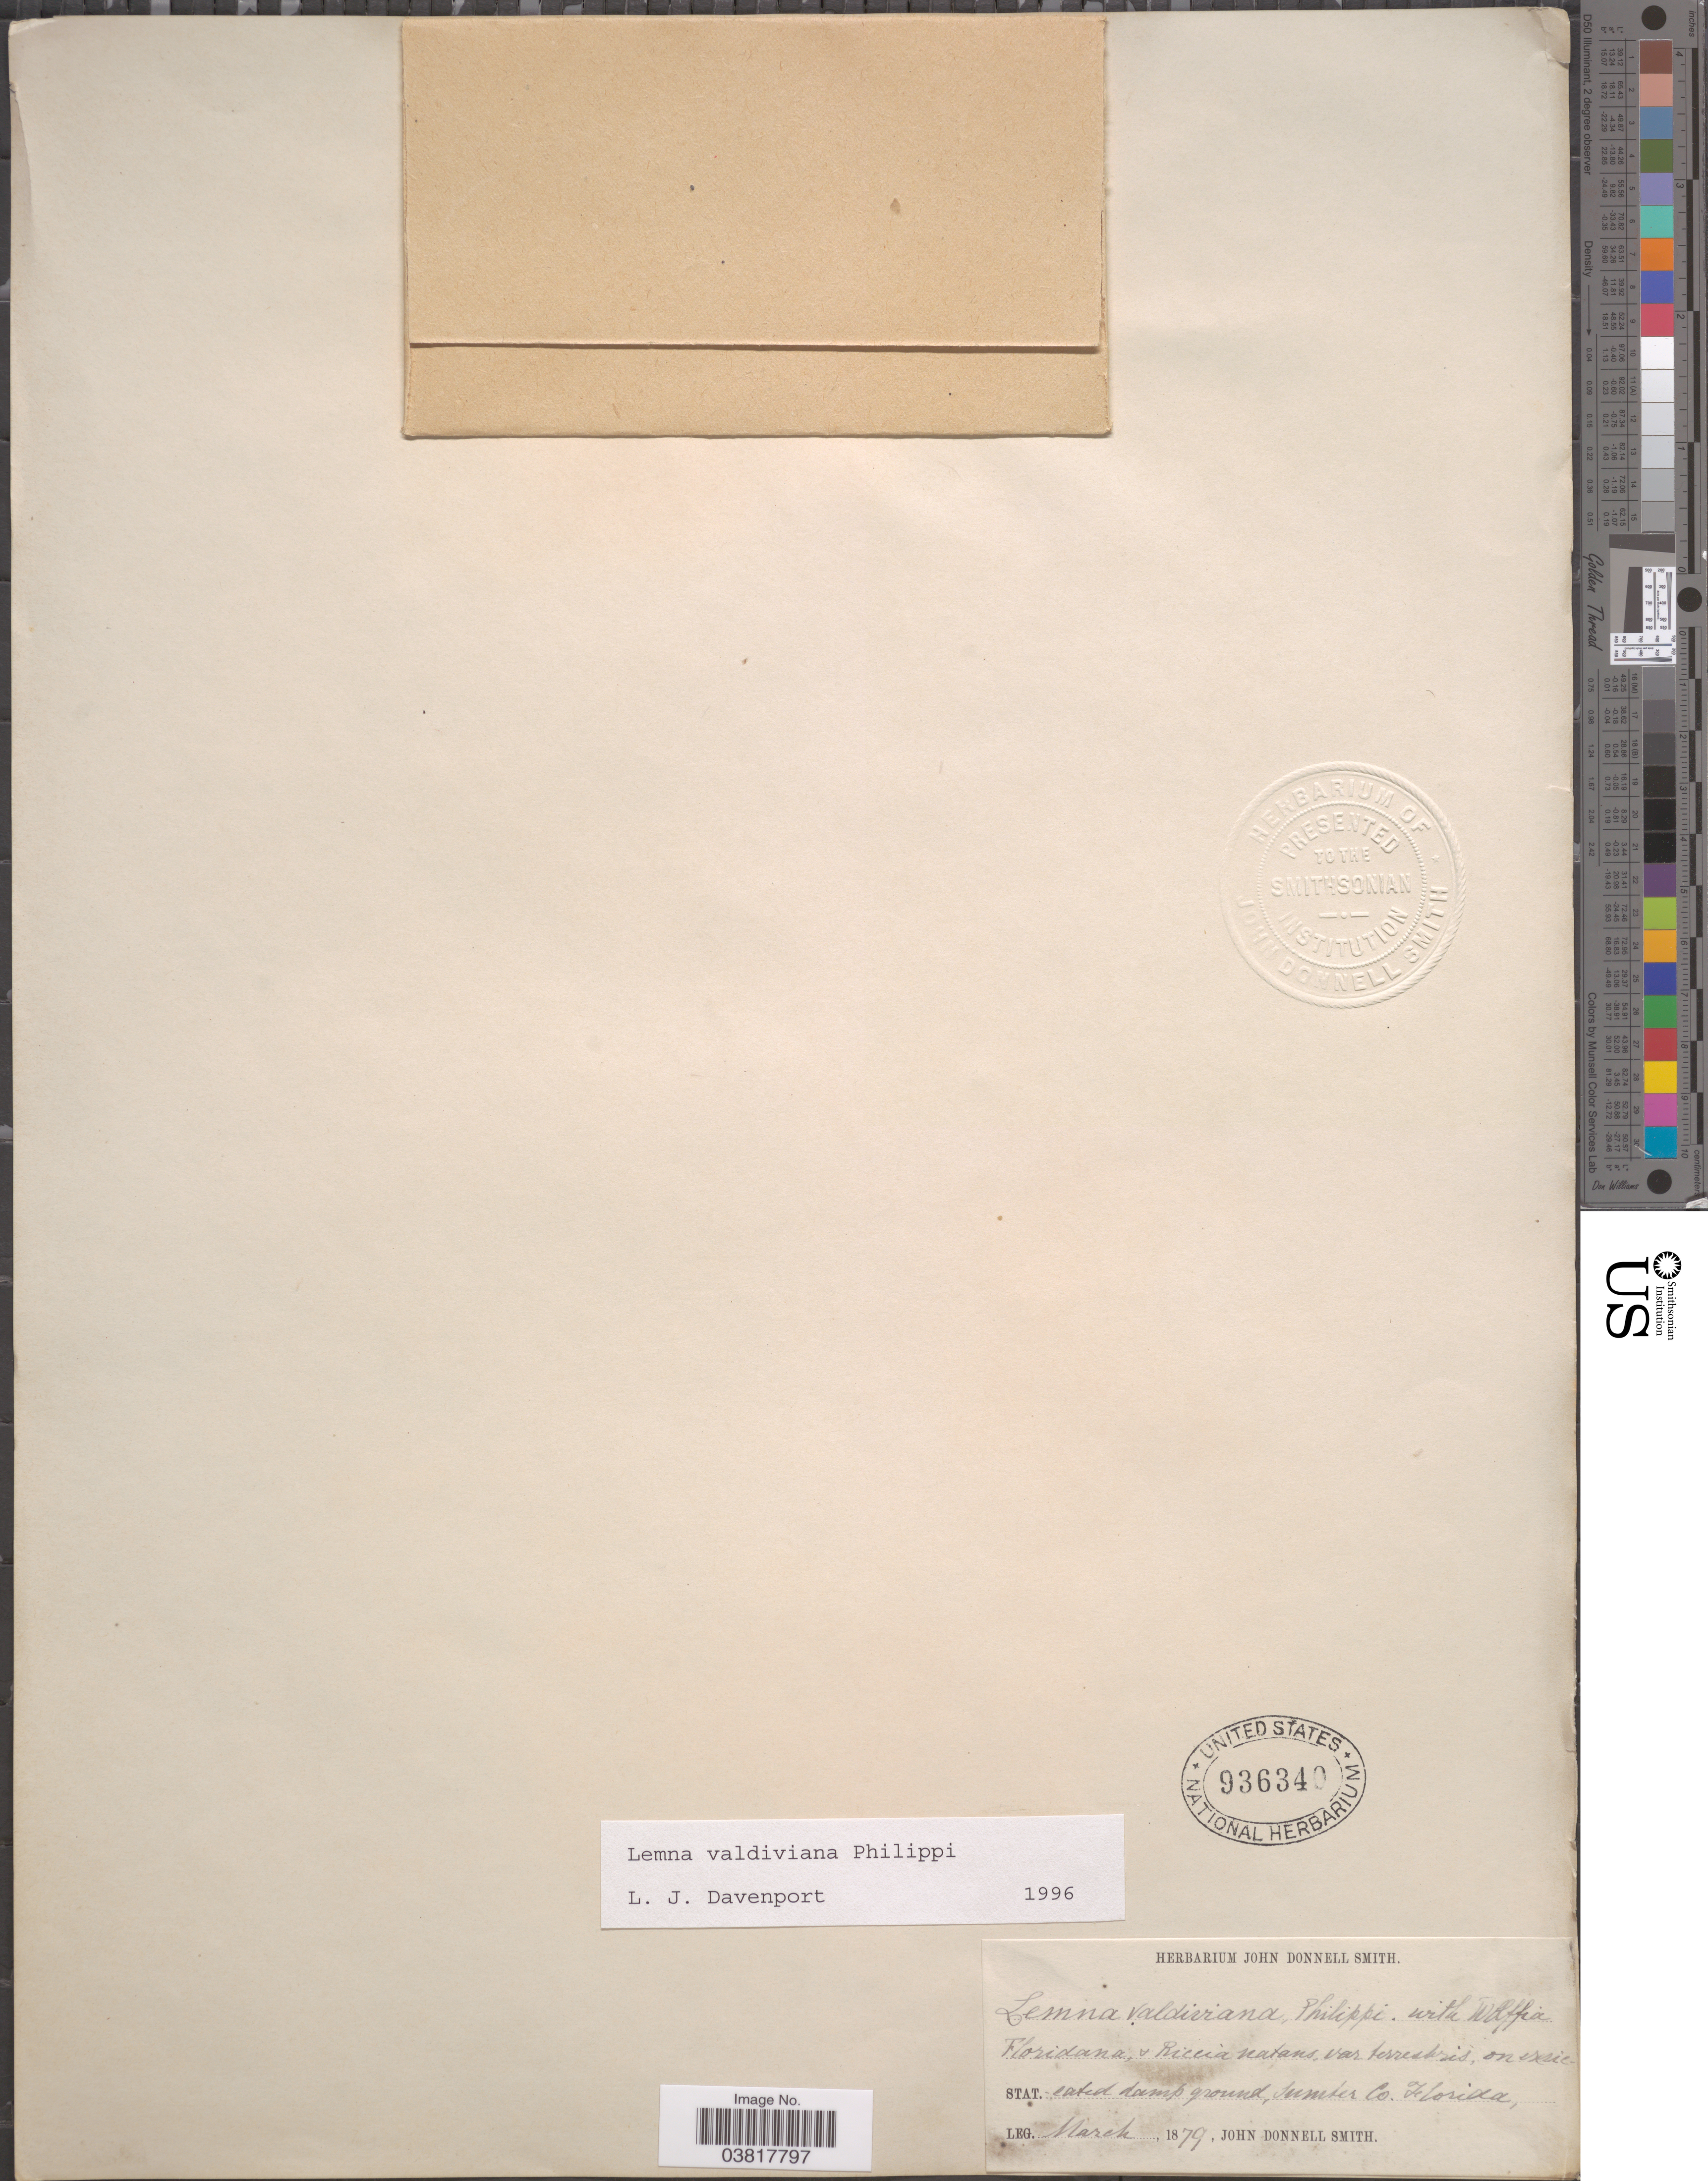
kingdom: Plantae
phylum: Tracheophyta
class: Liliopsida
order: Alismatales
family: Araceae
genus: Lemna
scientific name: Lemna valdiviana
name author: Phil.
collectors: J. Donnell Smith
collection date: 1879-03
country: United States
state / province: Florida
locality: Stat. Sumter Co.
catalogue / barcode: US 936340